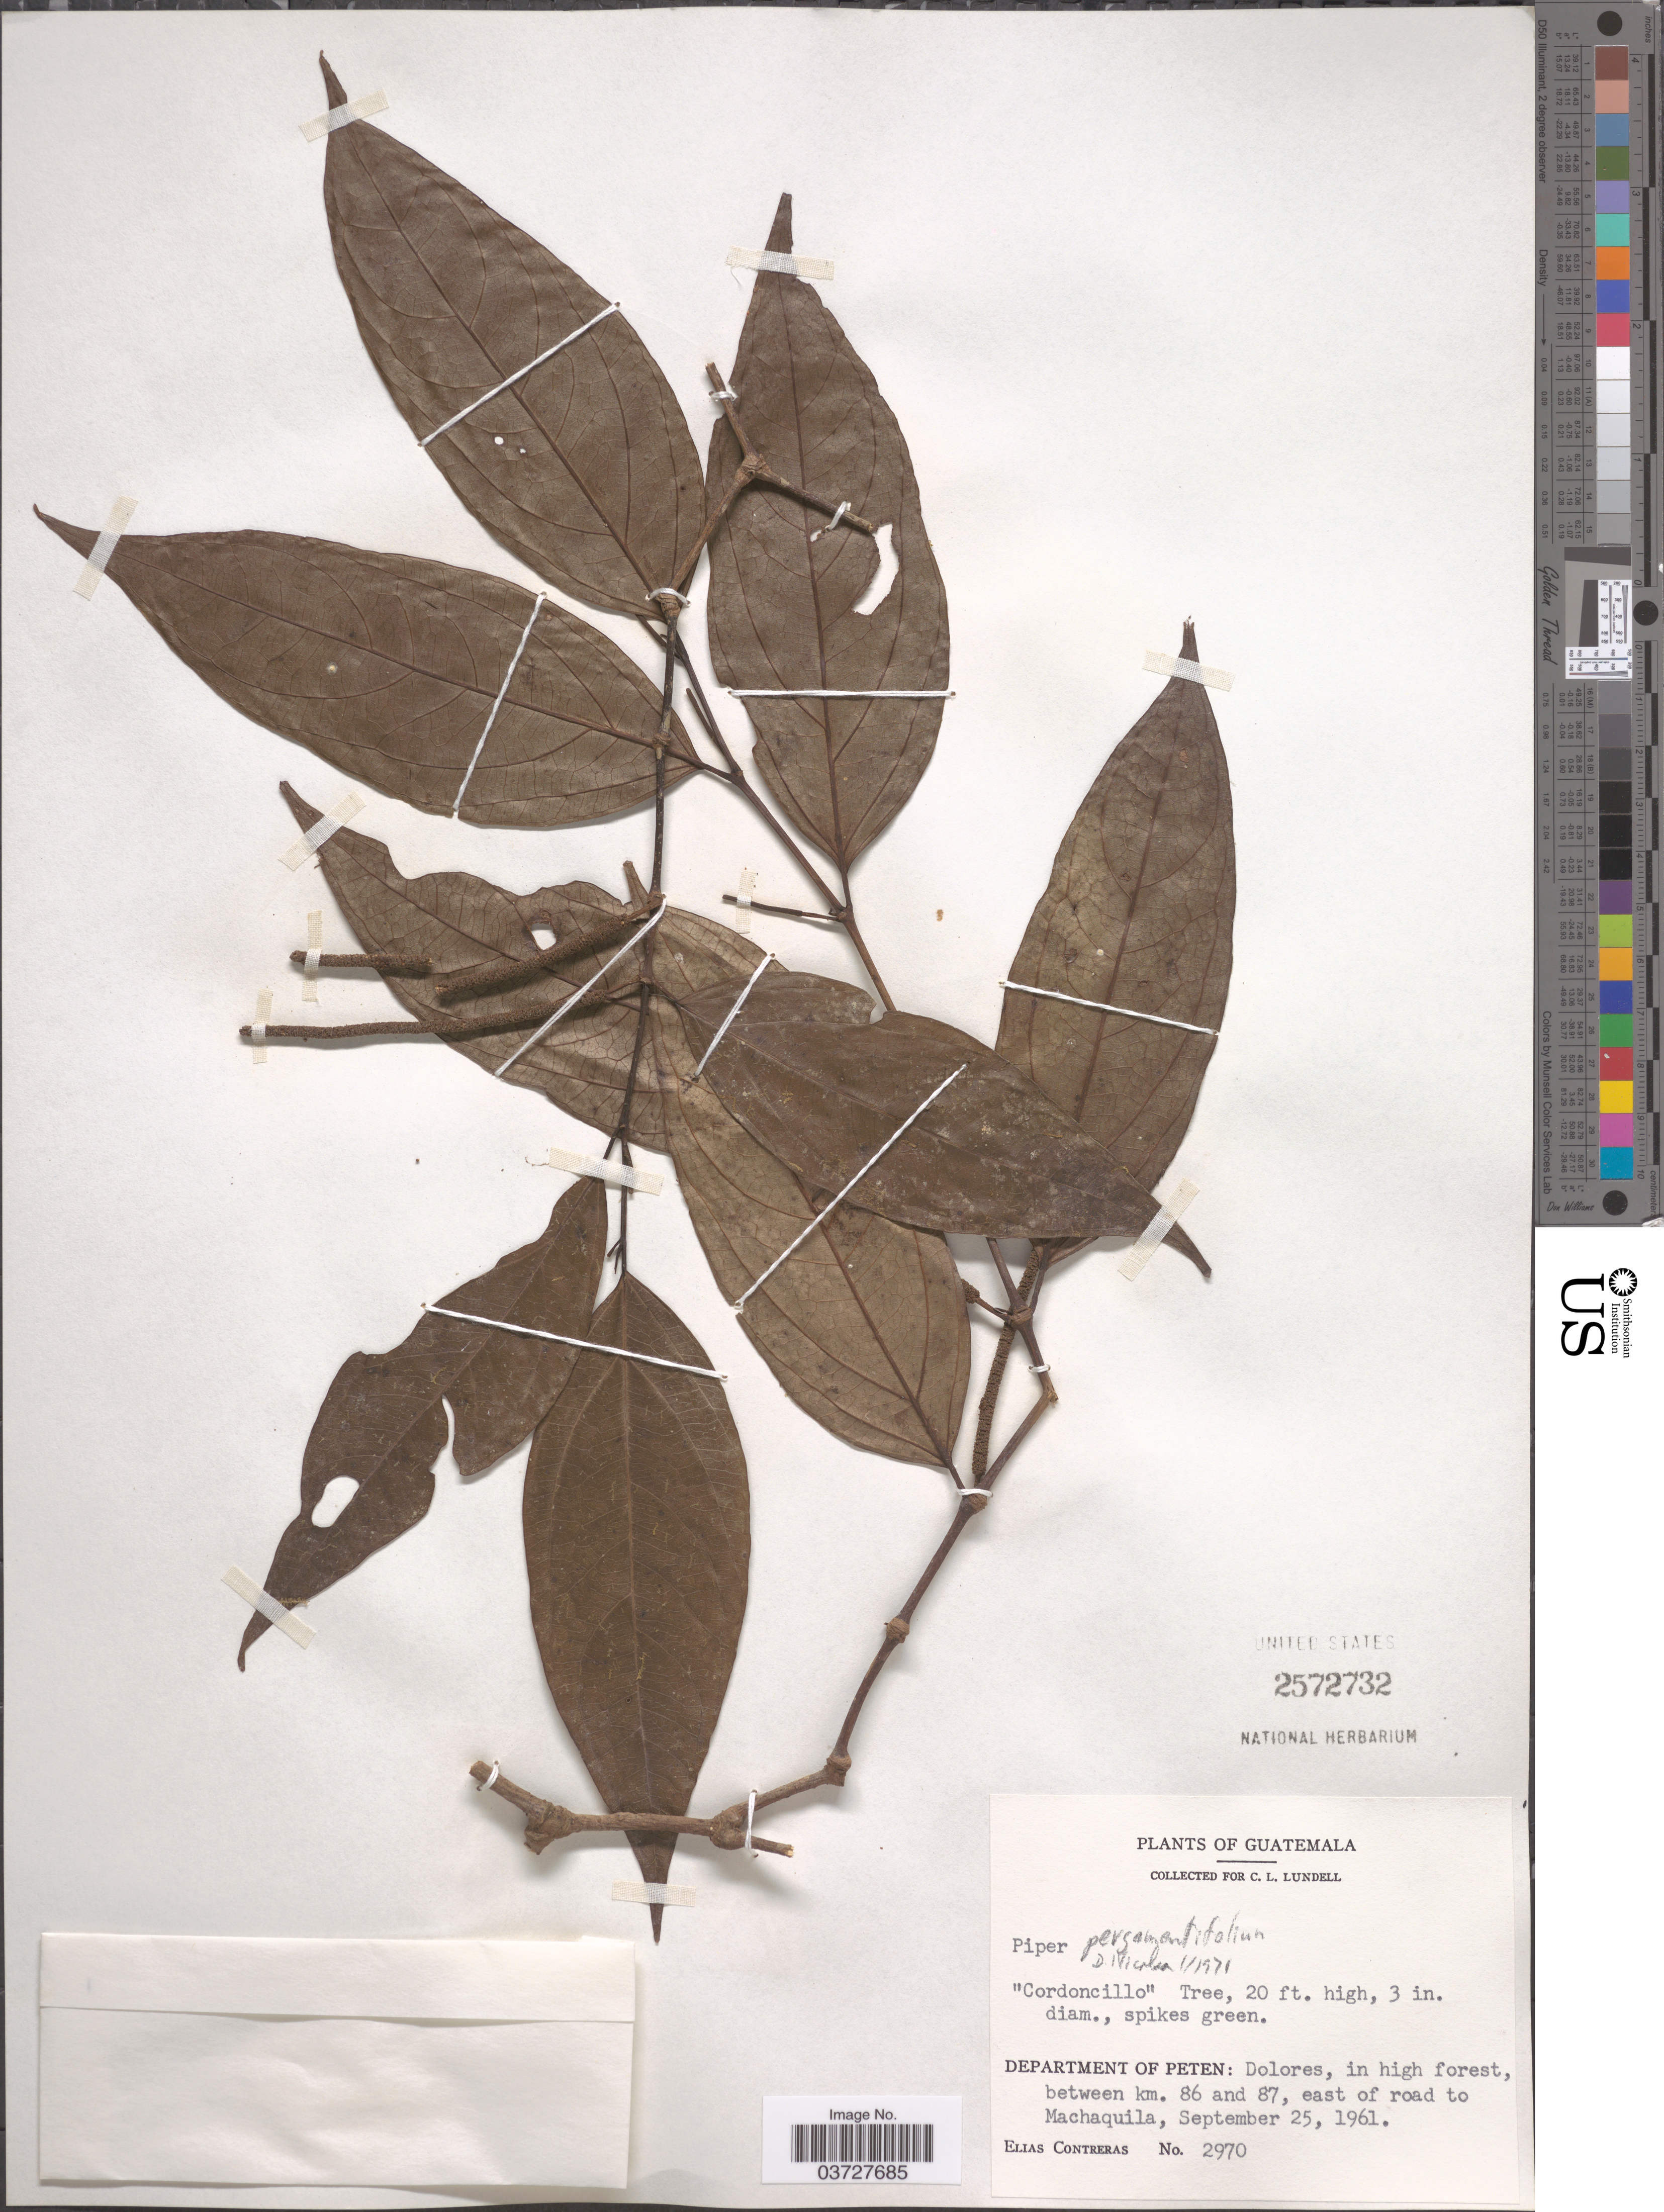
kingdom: Plantae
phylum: Tracheophyta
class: Magnoliopsida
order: Piperales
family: Piperaceae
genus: Piper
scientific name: Piper pergamentifolium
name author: Trel. & Standl.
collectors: E. Contreras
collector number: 2970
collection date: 1961-09-25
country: Guatemala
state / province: El Peten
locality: Department of Peten: Dolores, in high forest, between km. 86 and 87, east of road to Machaquila.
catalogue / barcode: US 2572732